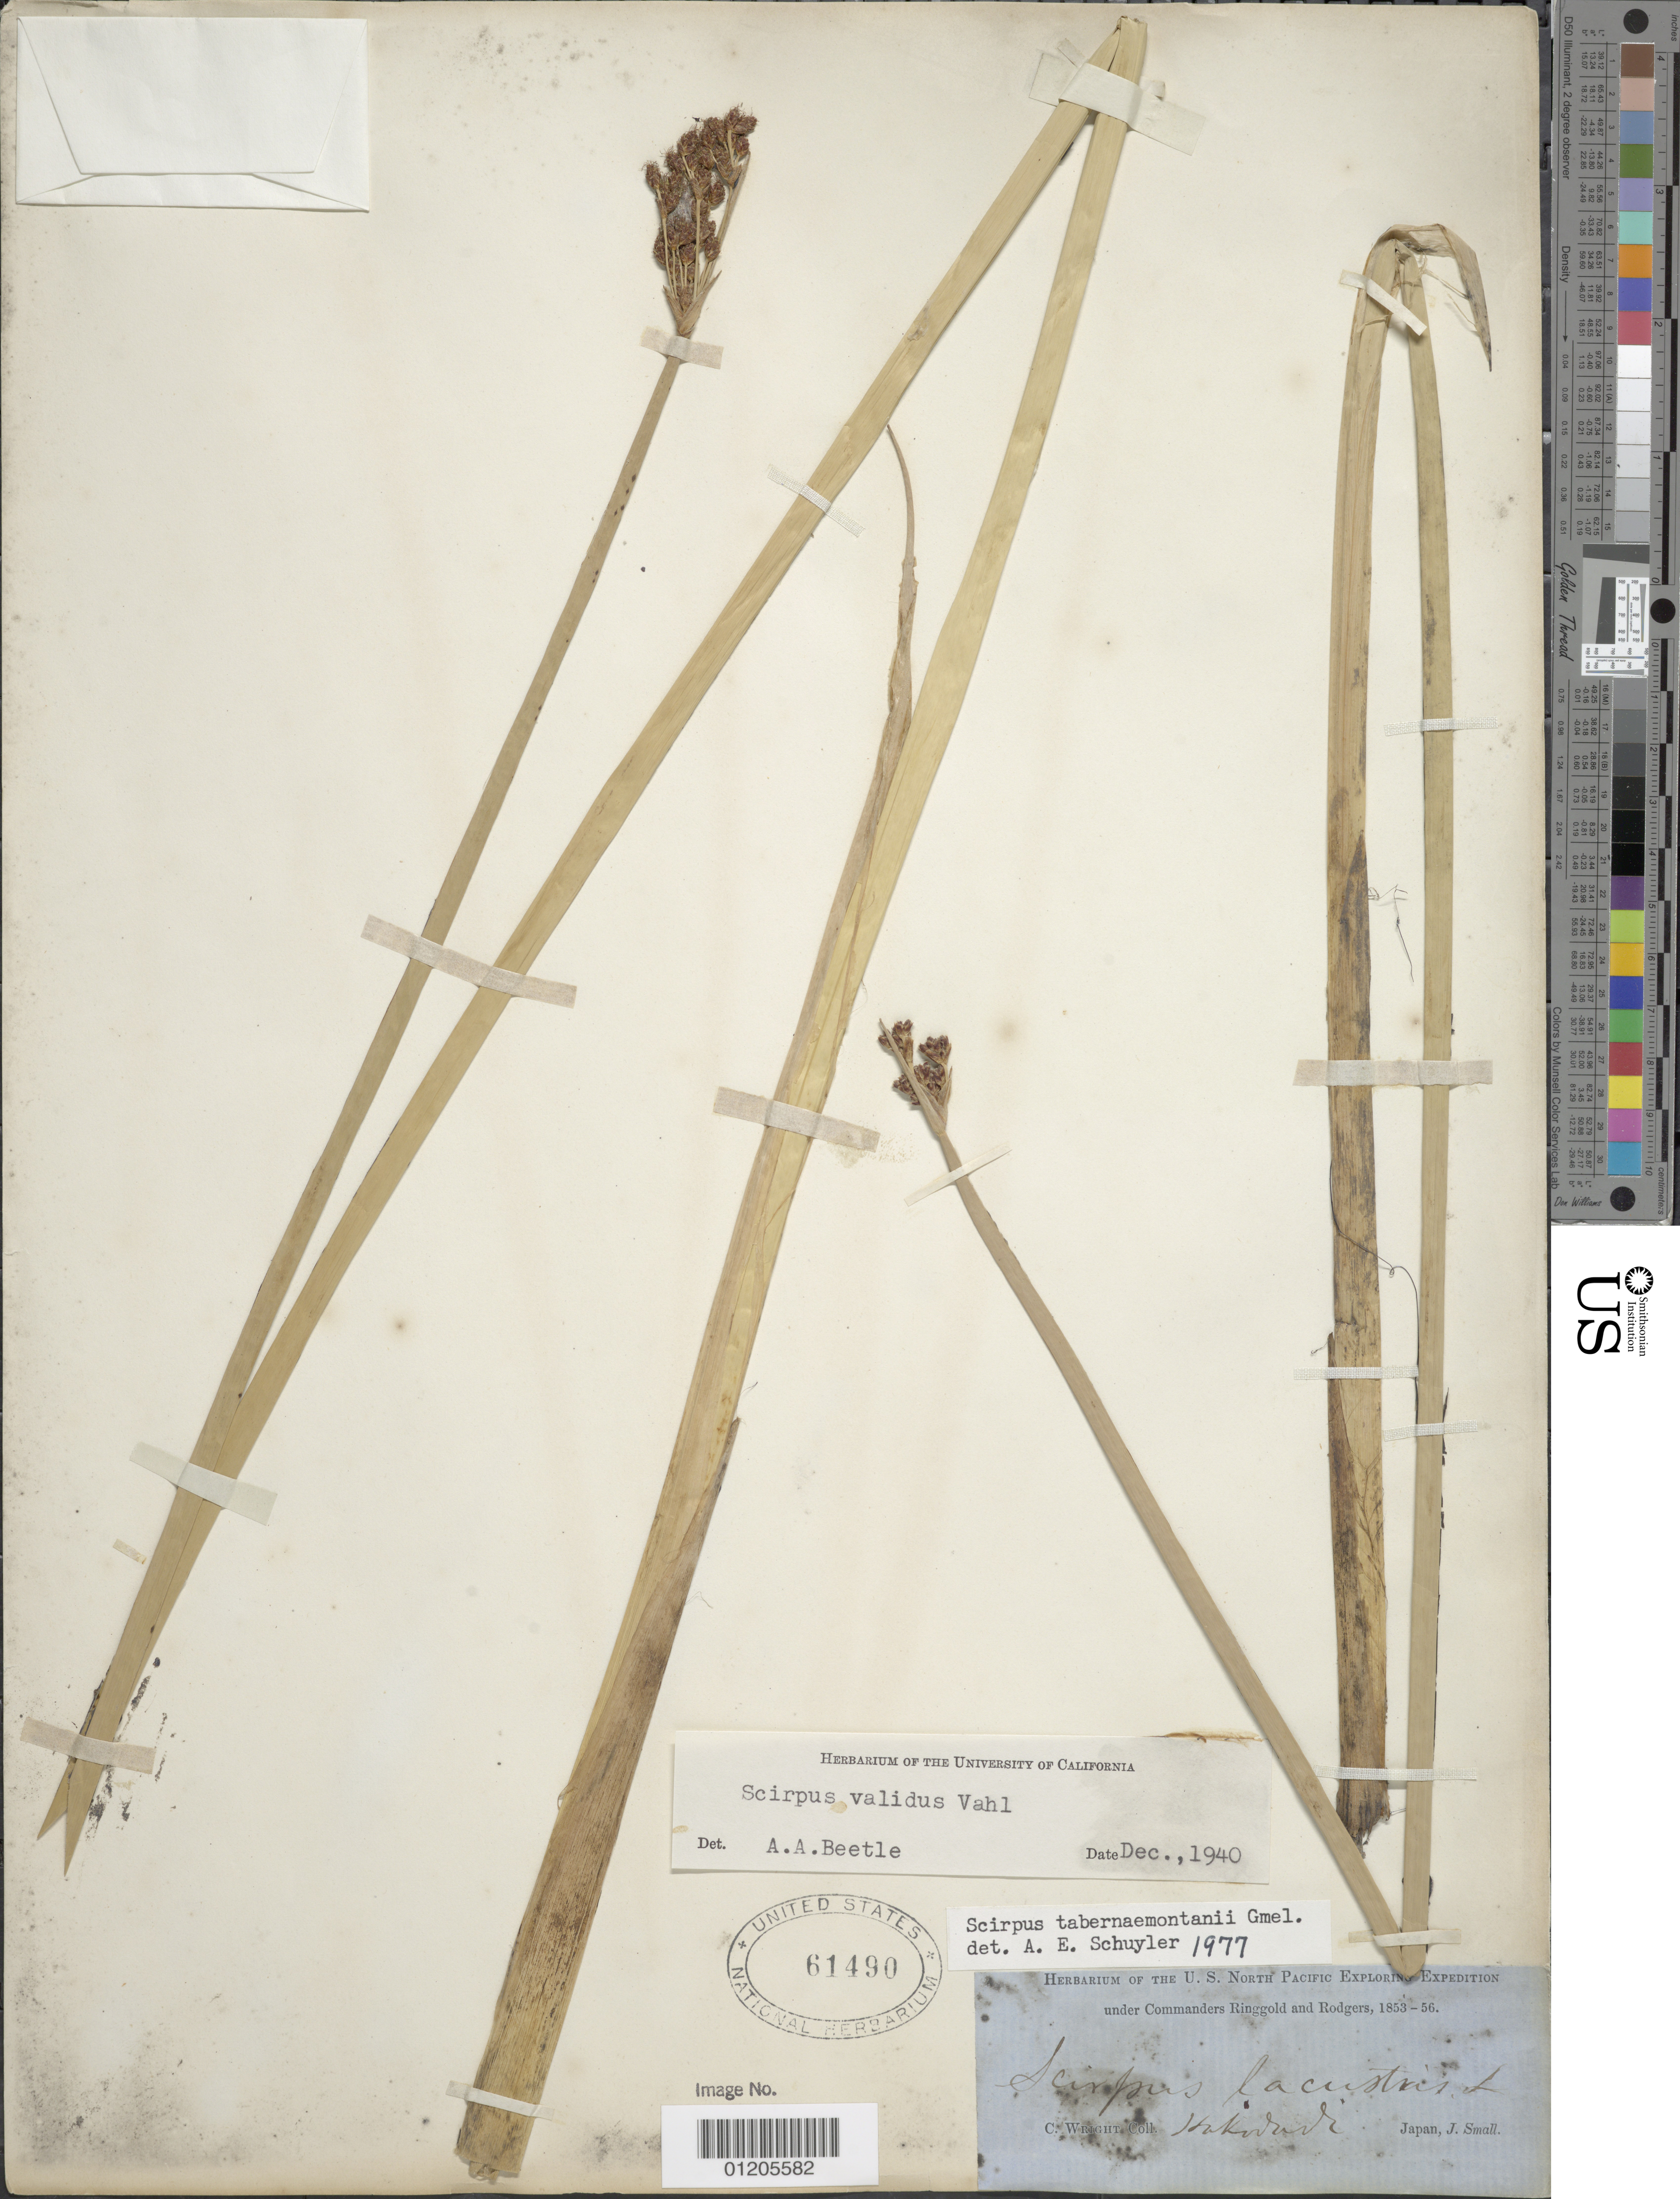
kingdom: Plantae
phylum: Tracheophyta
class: Liliopsida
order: Poales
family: Cyperaceae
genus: Schoenoplectus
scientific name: Schoenoplectus tabernaemontani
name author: (C.C. Gmel.) Palla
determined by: Strong, Mark T., (BOT), Smithsonian Institution - National Museum of Natural History (UNITED STATES)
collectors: C. Wright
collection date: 1853/1856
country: Japan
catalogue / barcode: US 61490